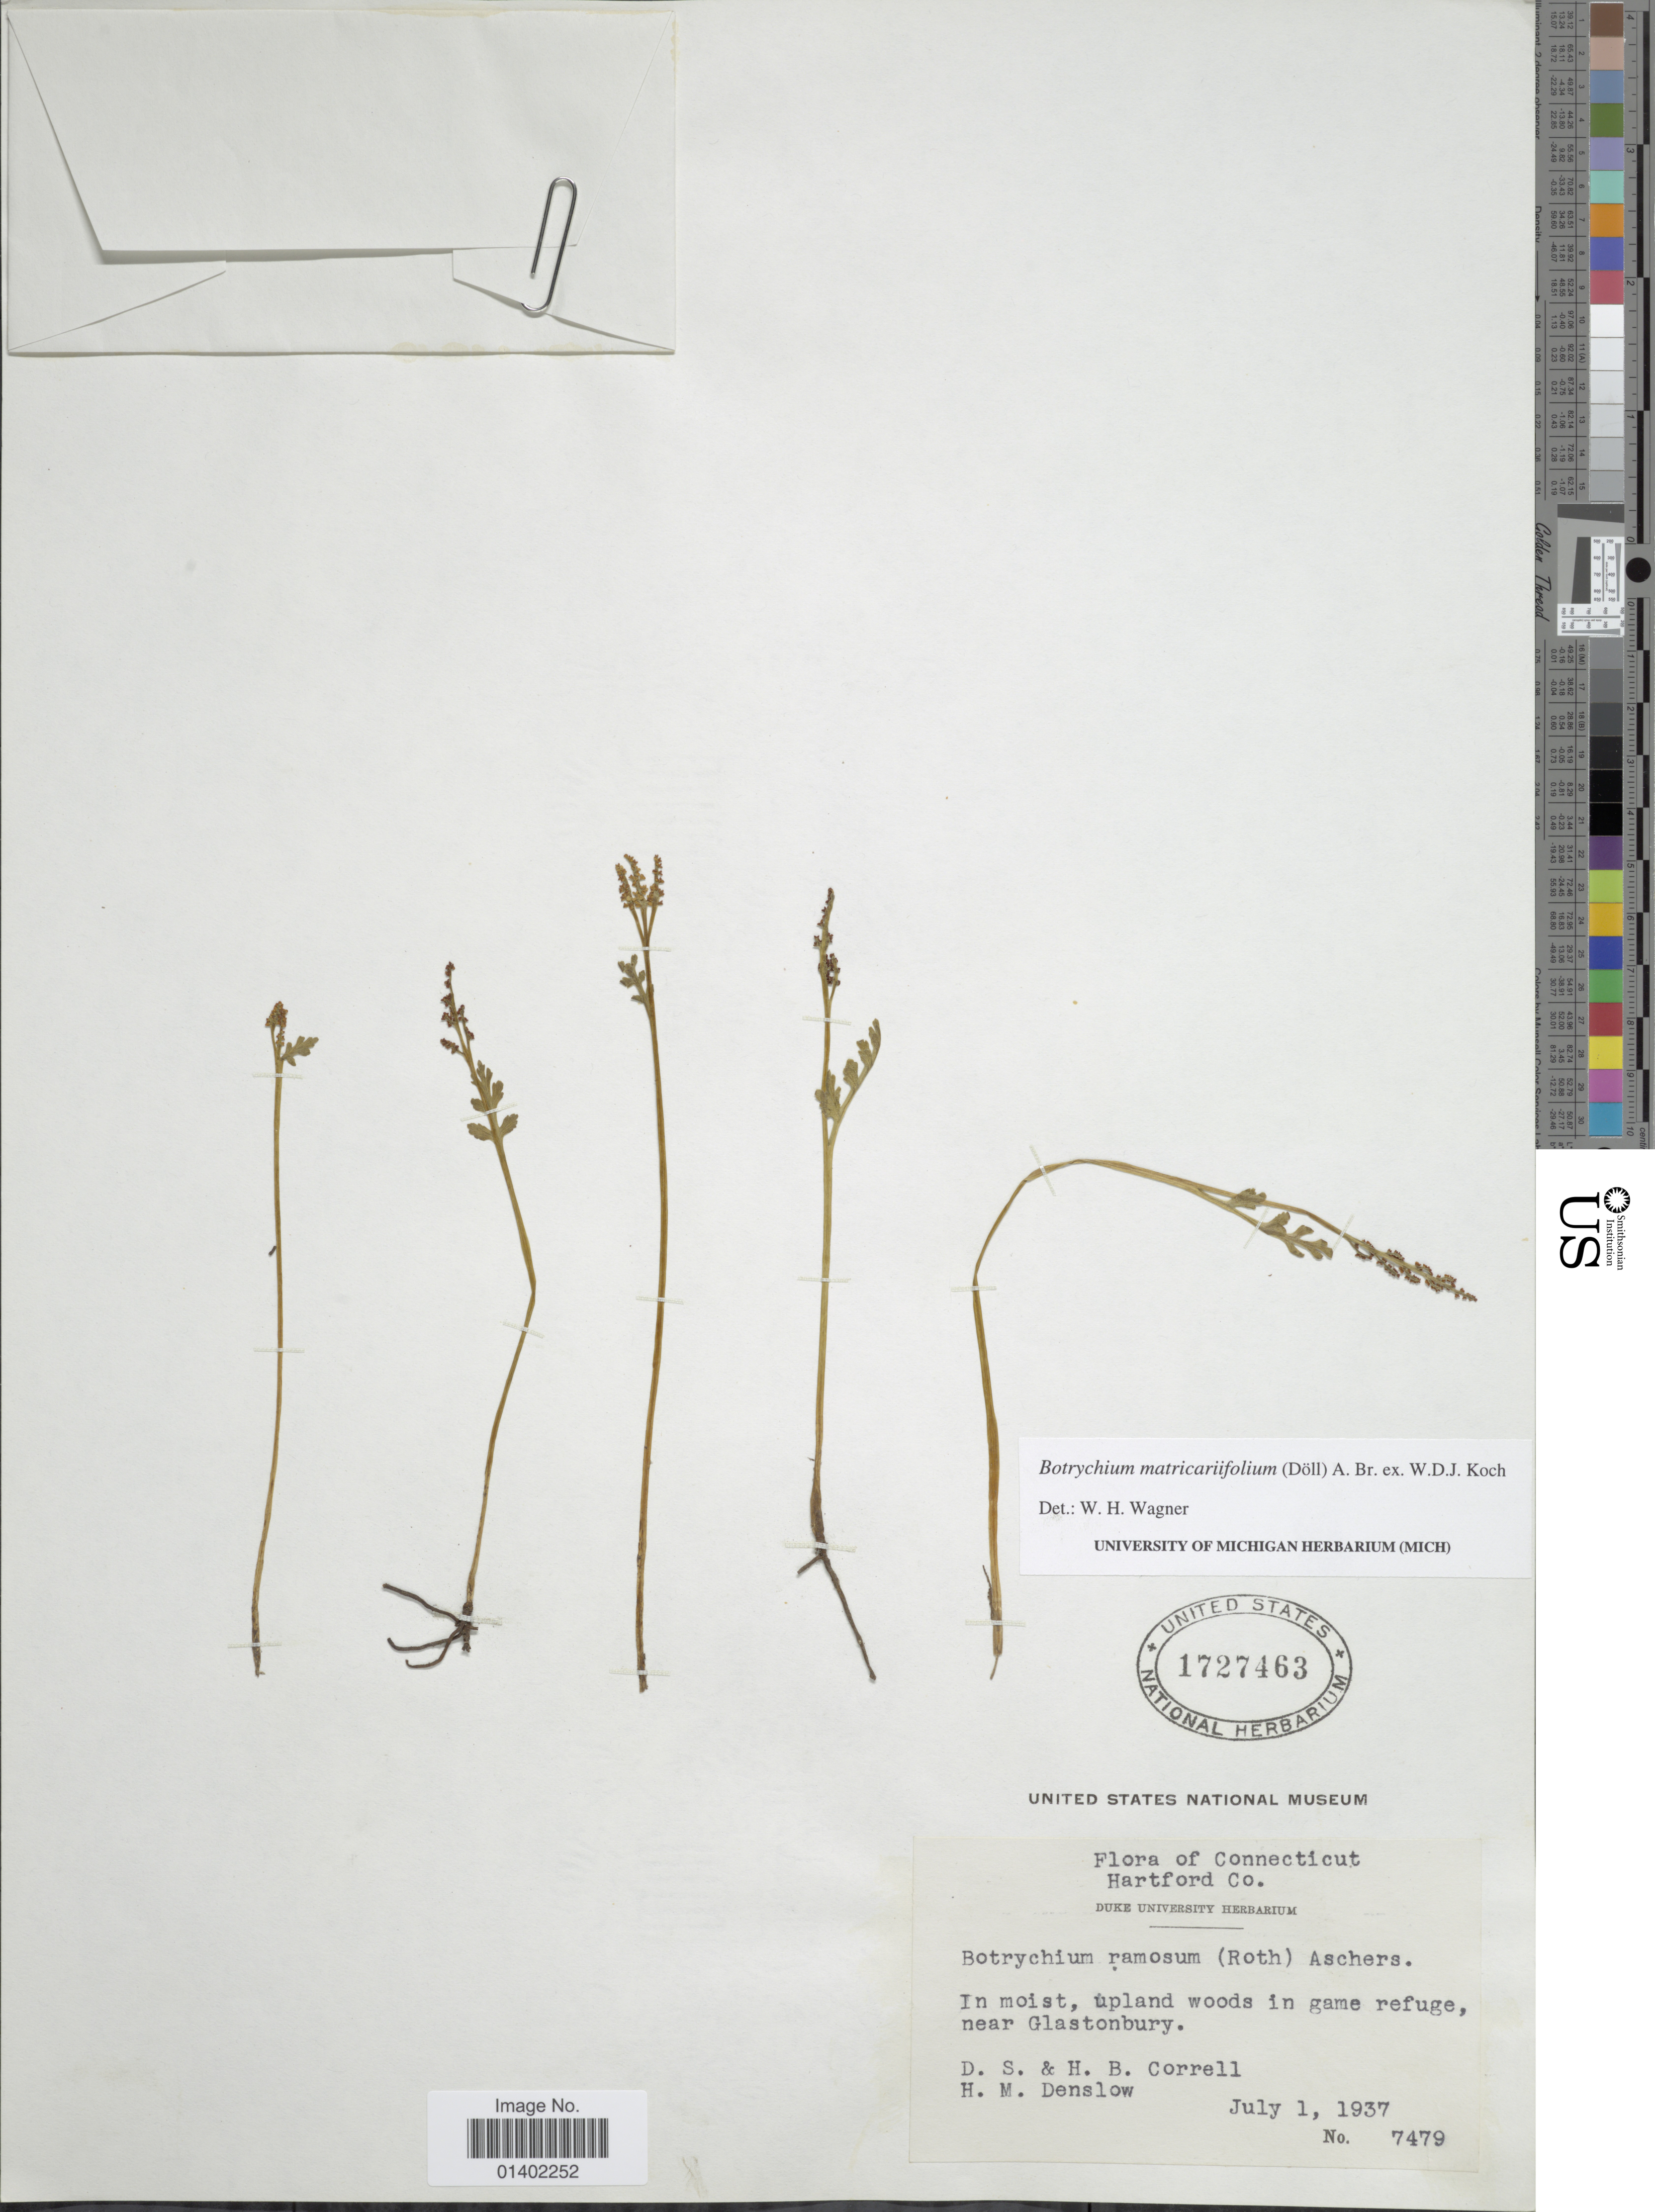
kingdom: Plantae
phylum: Tracheophyta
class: Polypodiopsida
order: Ophioglossales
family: Ophioglossaceae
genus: Botrychium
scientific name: Botrychium matricariifolium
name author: (A. Braun ex Dowell) A. Braun ex Koch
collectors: D. S. Correll, H. Correll & H. Denslow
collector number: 7479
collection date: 1937-07-01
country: United States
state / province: Connecticut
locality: Connecticut, Hartford Co., near Glastonbury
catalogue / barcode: US 1727463